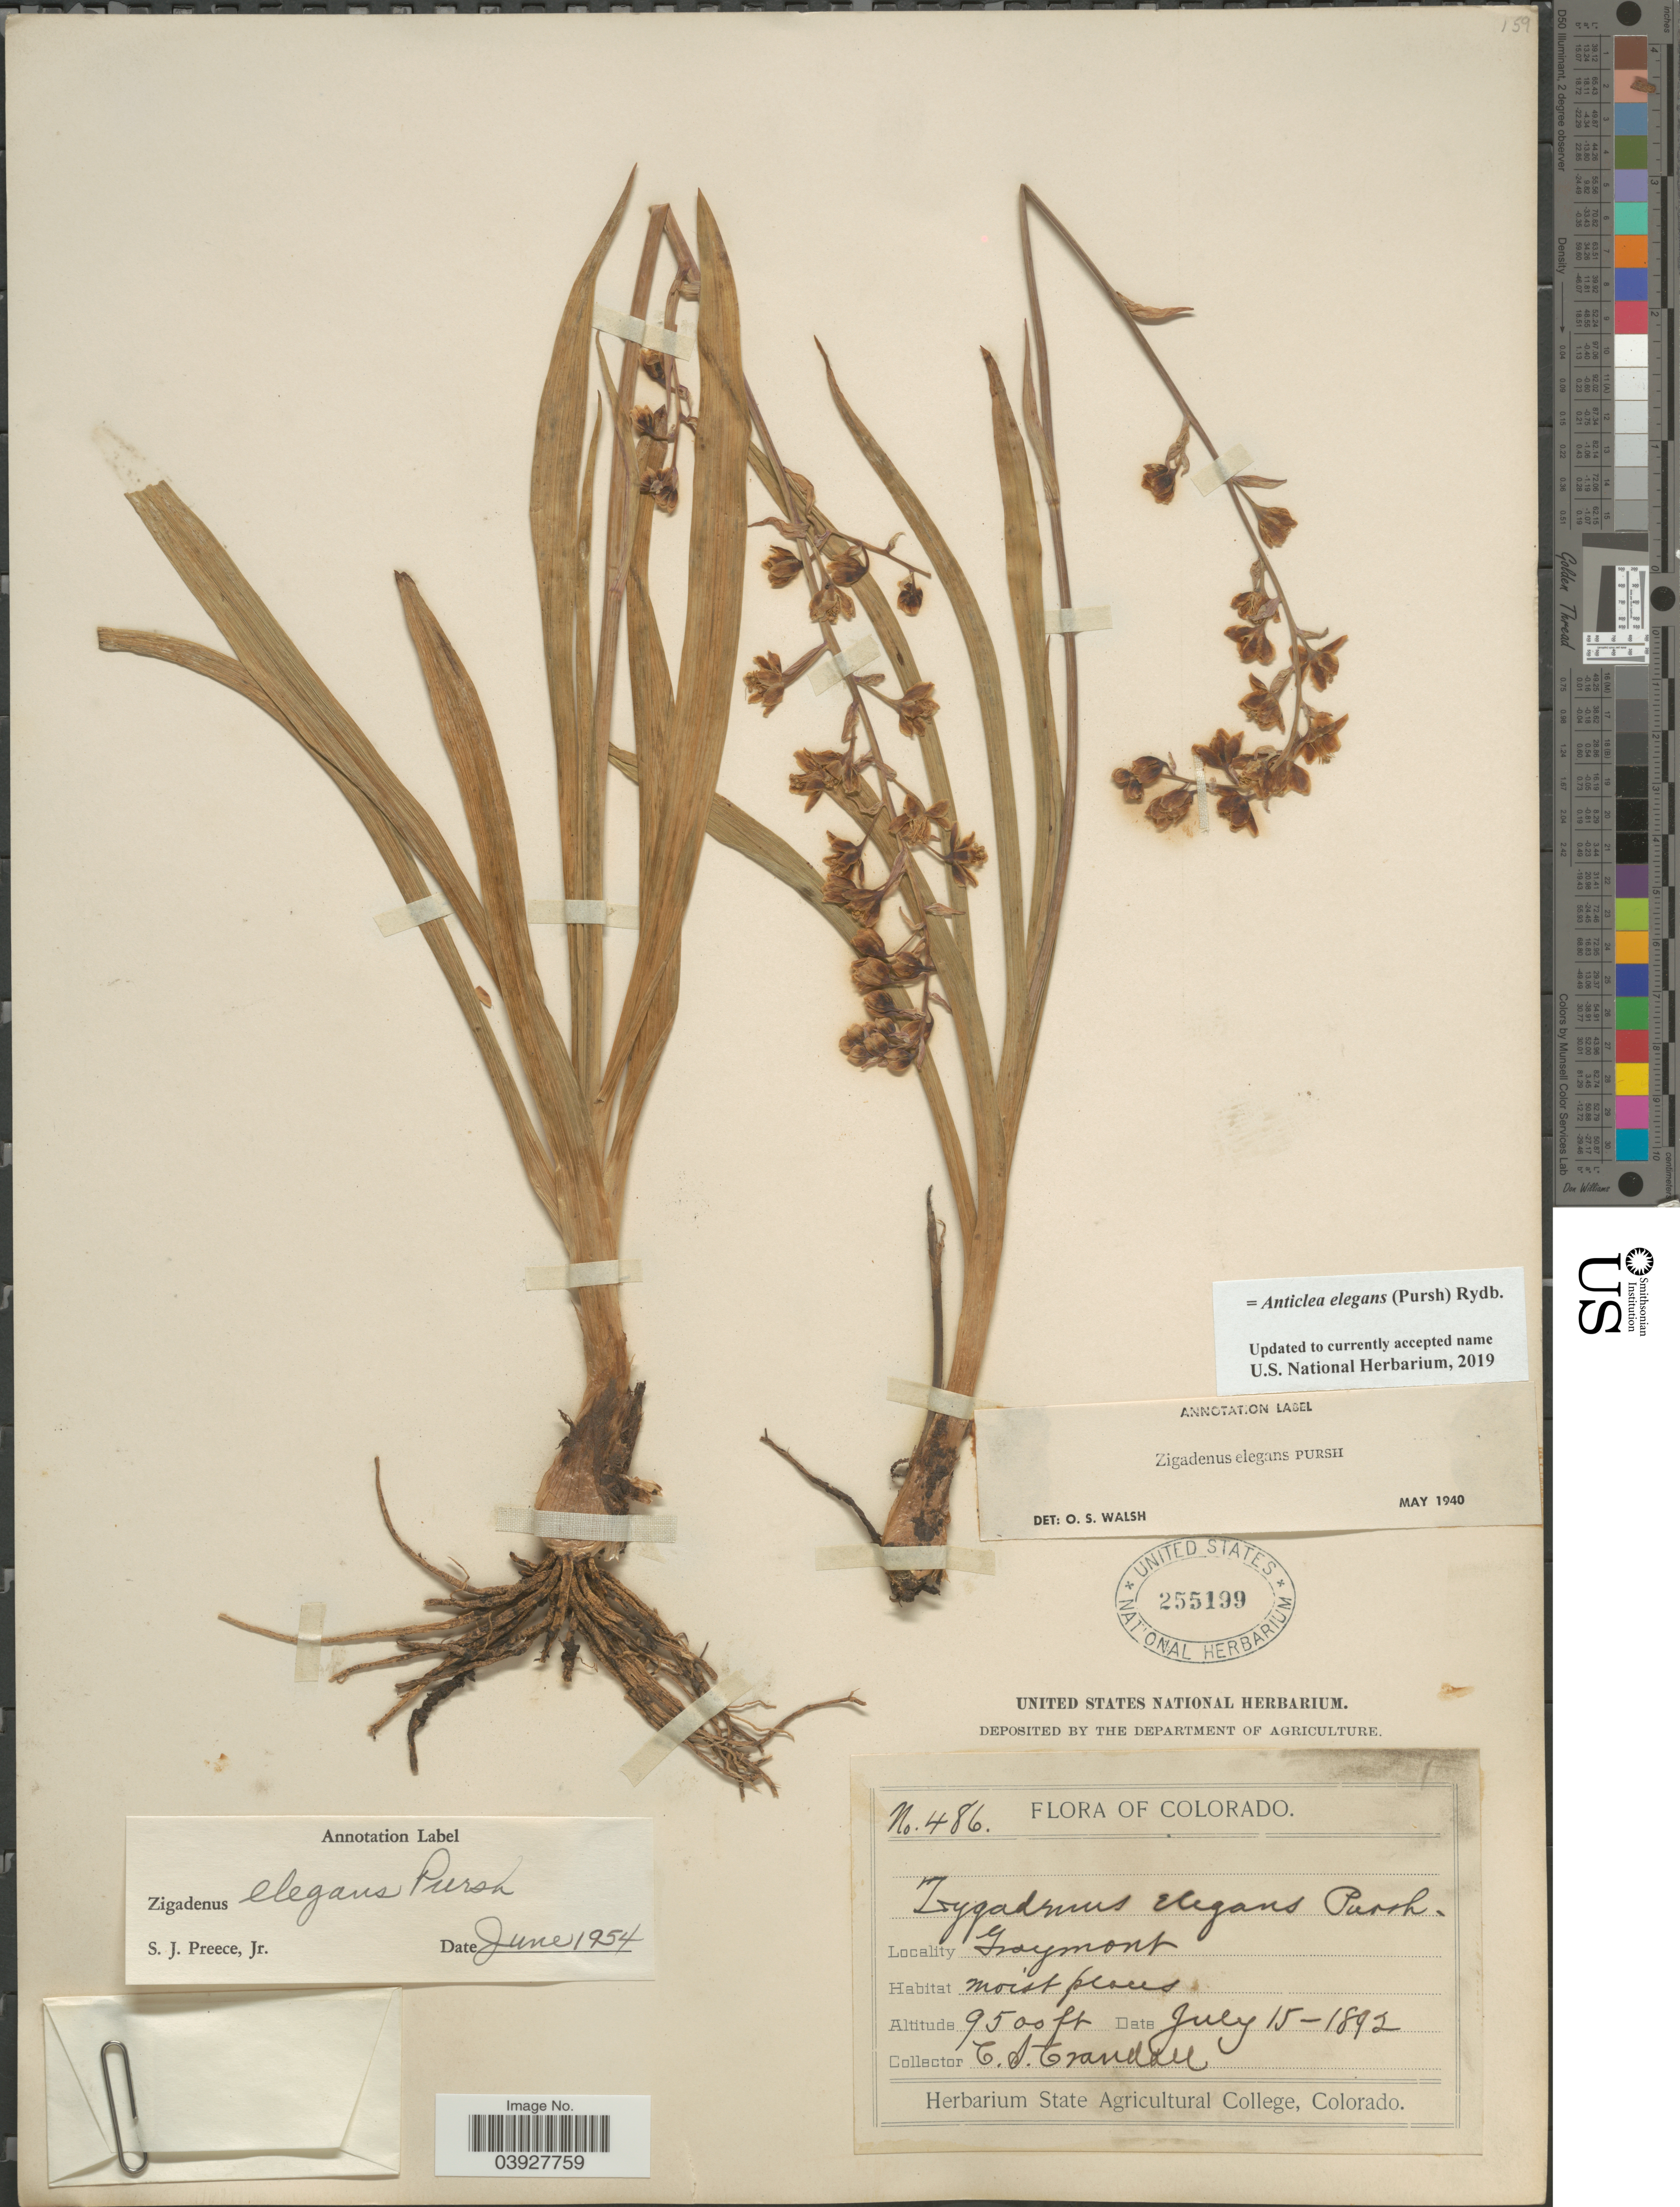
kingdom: Plantae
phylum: Tracheophyta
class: Liliopsida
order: Liliales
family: Melanthiaceae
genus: Anticlea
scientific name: Anticlea elegans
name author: (Pursh) Rydb.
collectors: C. Crandall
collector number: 486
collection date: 1892-07-15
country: United States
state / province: Colorado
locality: Graymont.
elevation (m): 2896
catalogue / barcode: US 255199